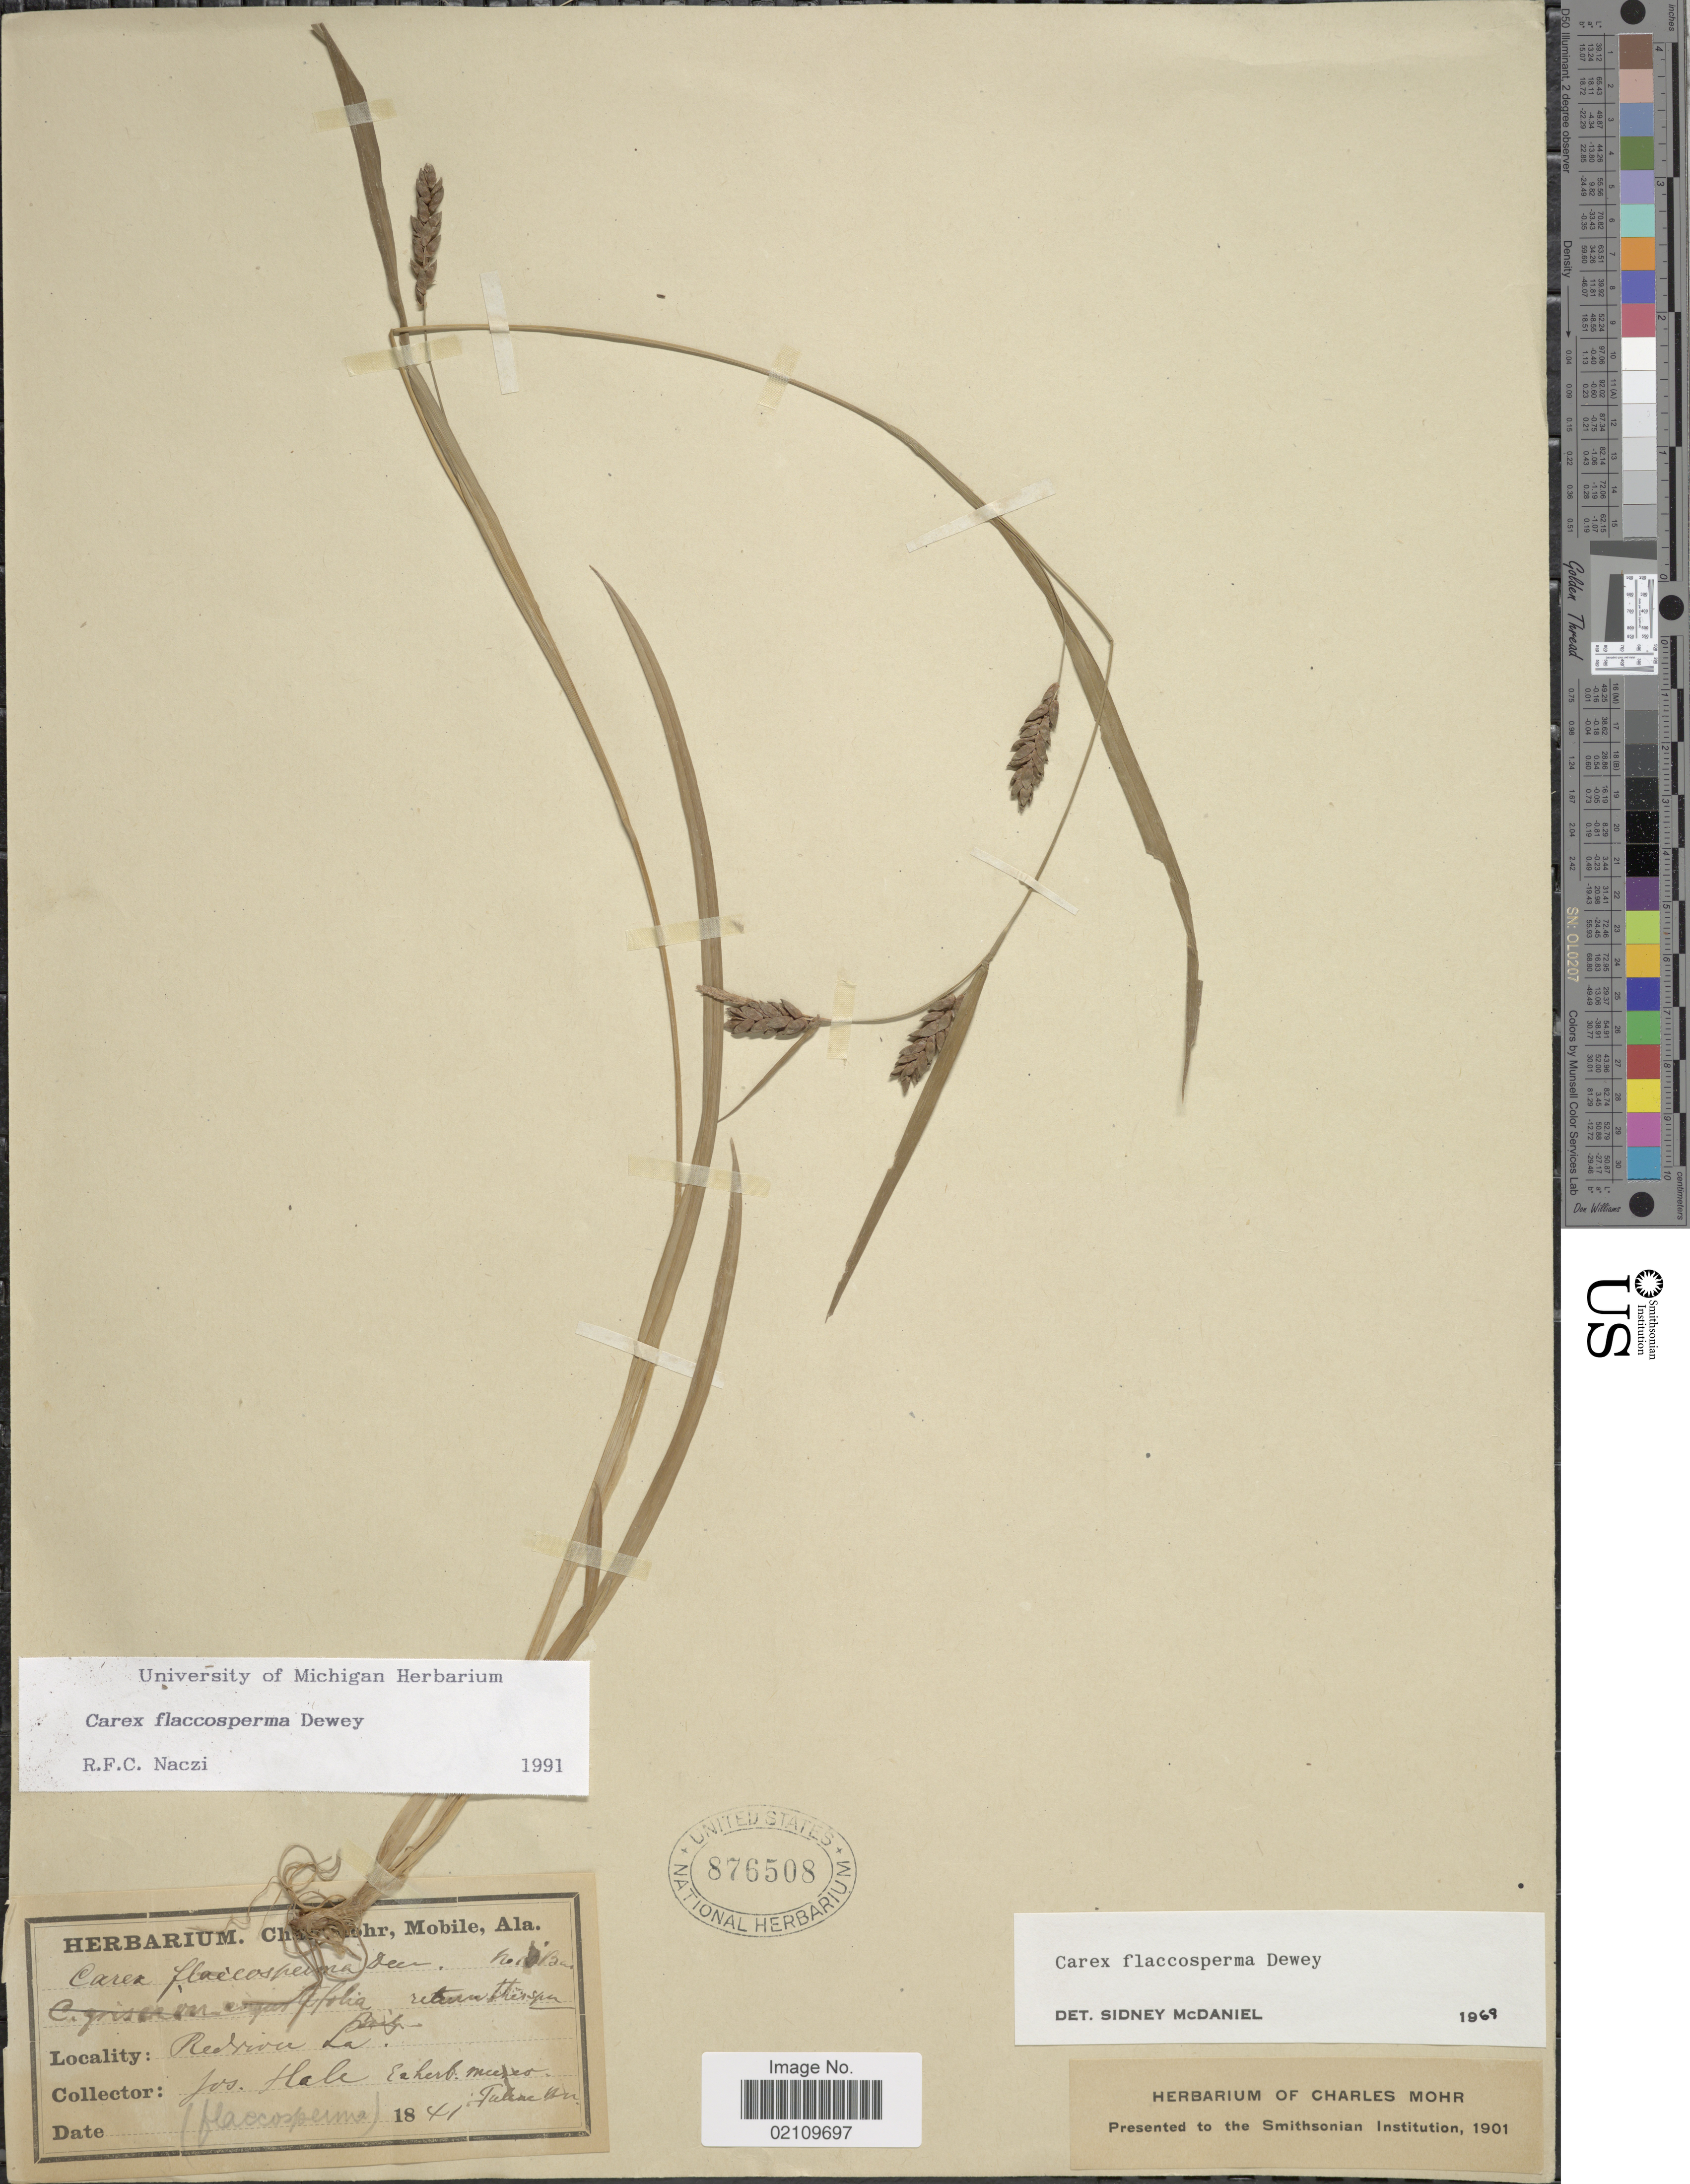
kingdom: Plantae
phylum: Tracheophyta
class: Liliopsida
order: Poales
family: Cyperaceae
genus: Carex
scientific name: Carex flaccosperma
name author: Dewey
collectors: J. Hale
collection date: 1841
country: United States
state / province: Louisiana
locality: Red river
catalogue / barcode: US 876508